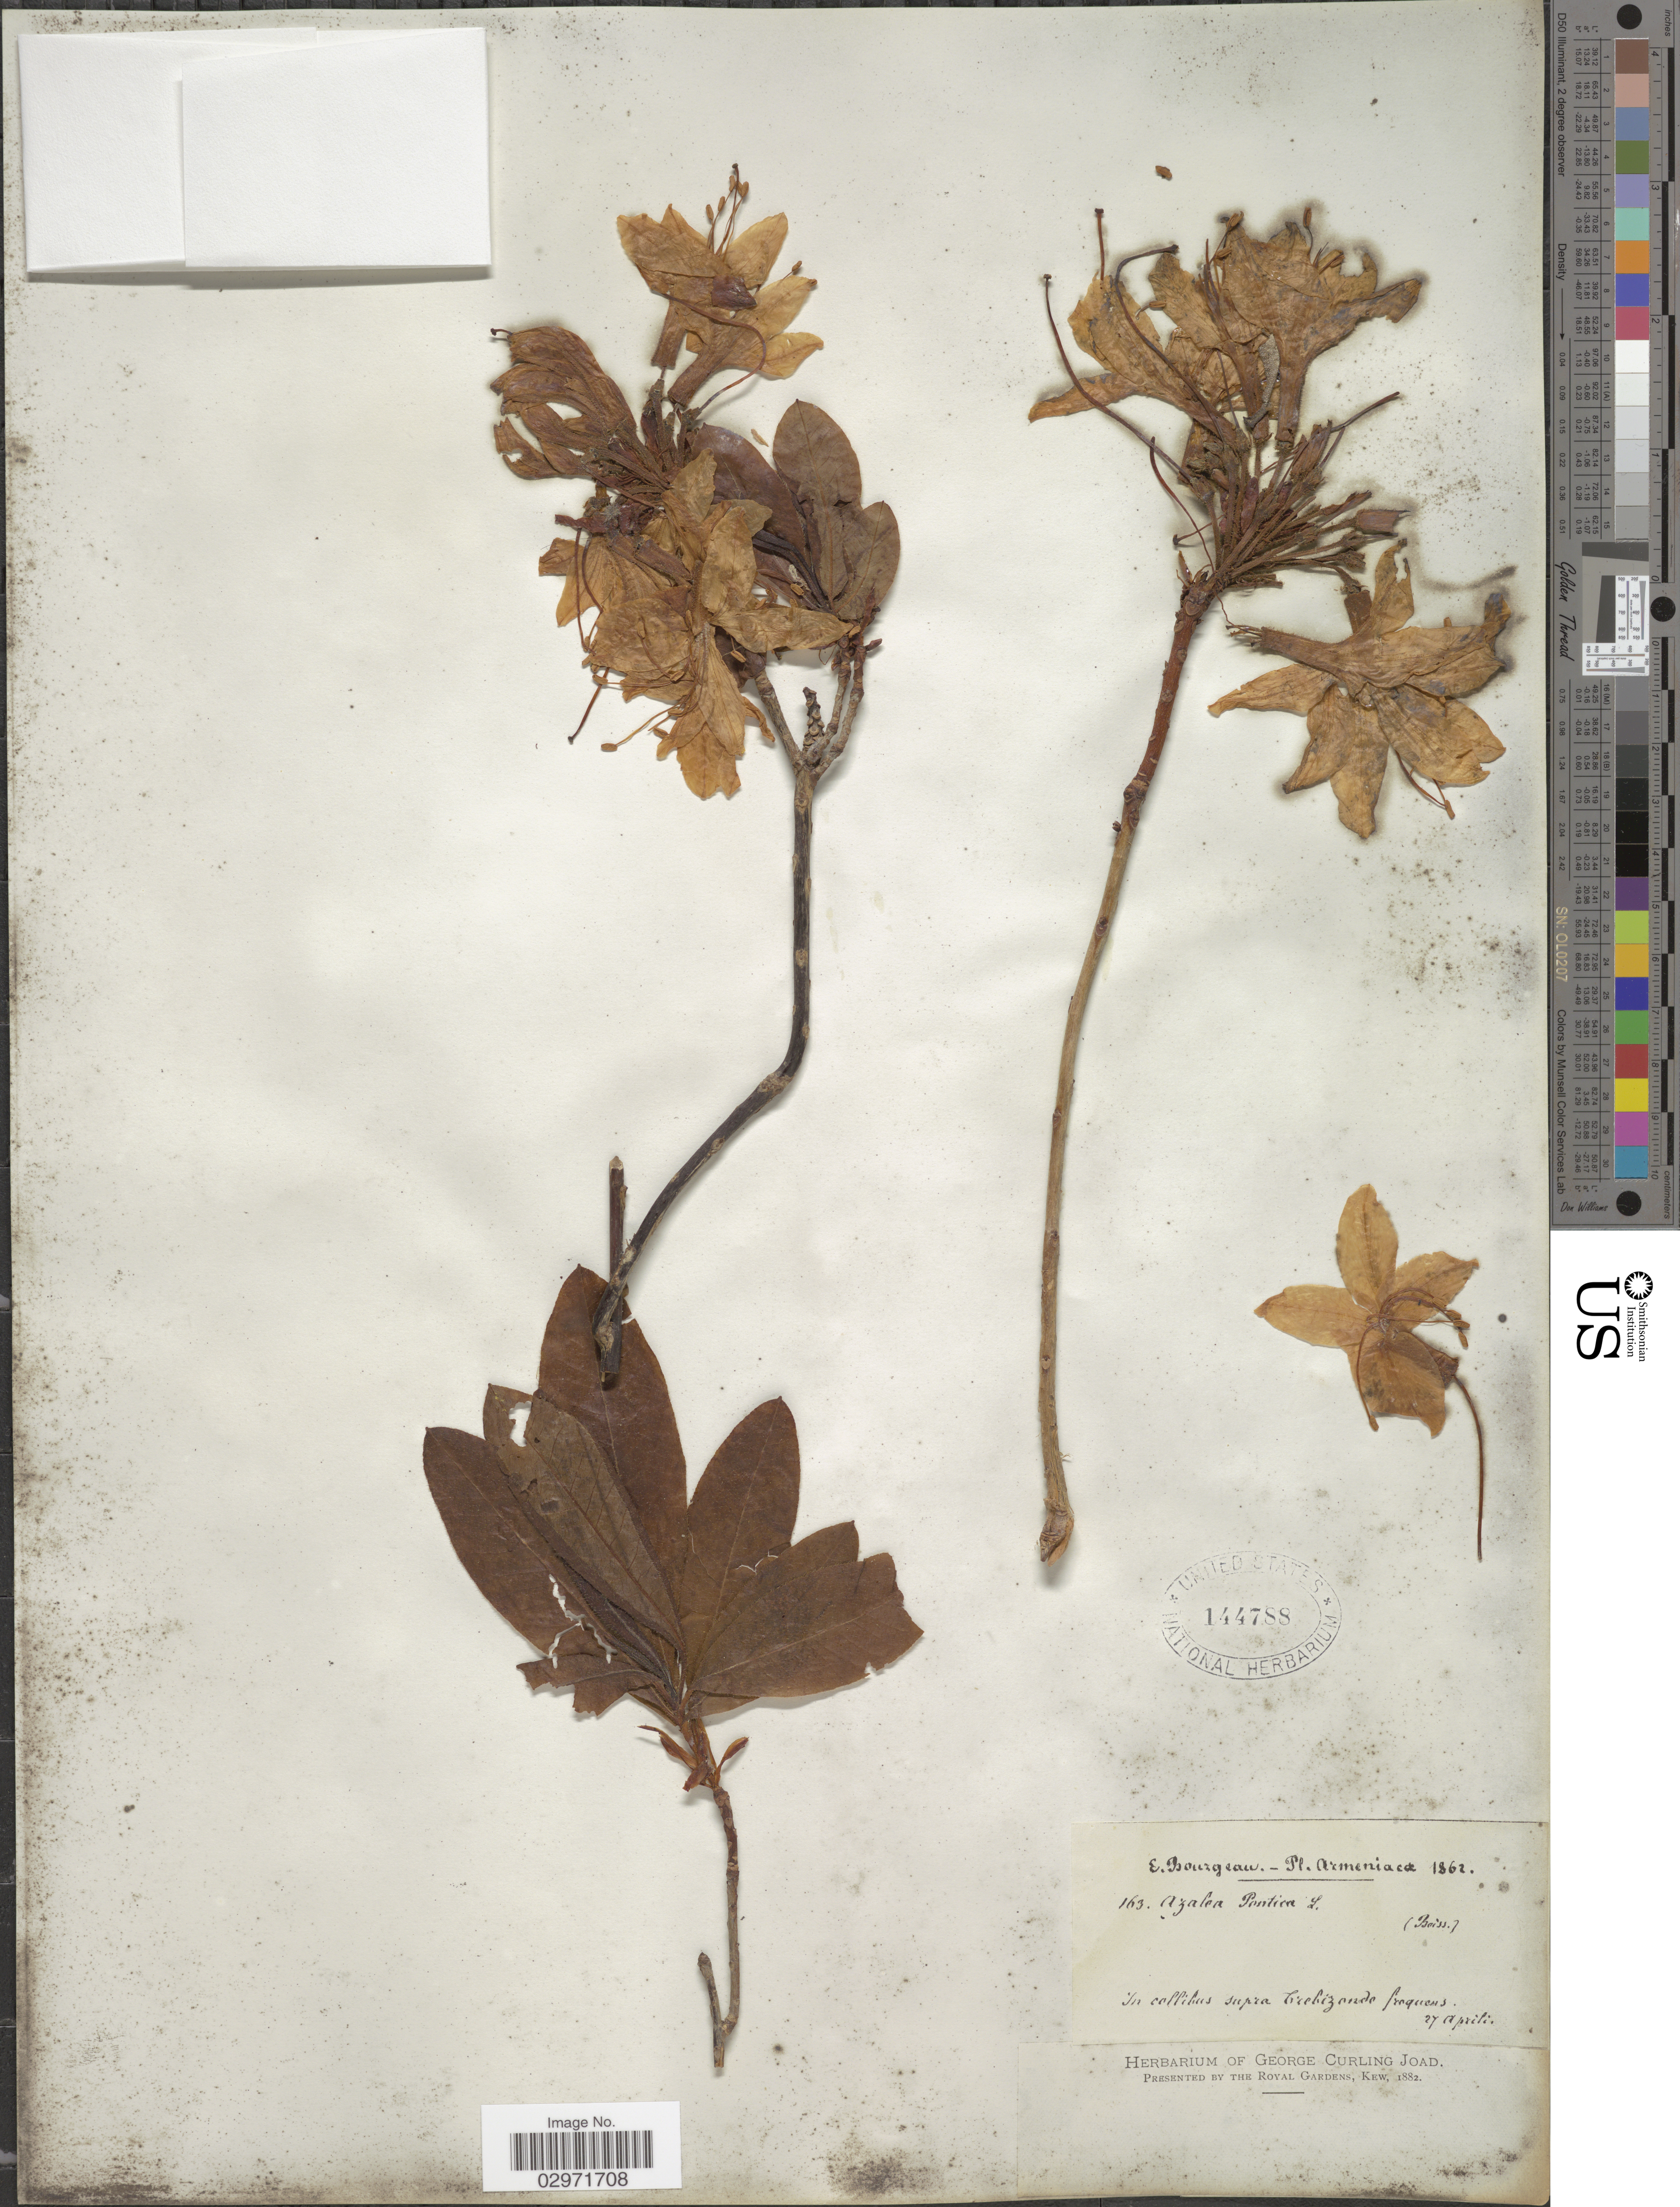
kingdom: Plantae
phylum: Tracheophyta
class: Magnoliopsida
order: Ericales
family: Ericaceae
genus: Rhododendron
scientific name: Rhododendron luteum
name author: Sweet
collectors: E. Bourgeau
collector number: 163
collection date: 1862-04-27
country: Armenia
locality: Armeniacæ. In collibus supra Trebizonde frequens.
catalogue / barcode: US 144788